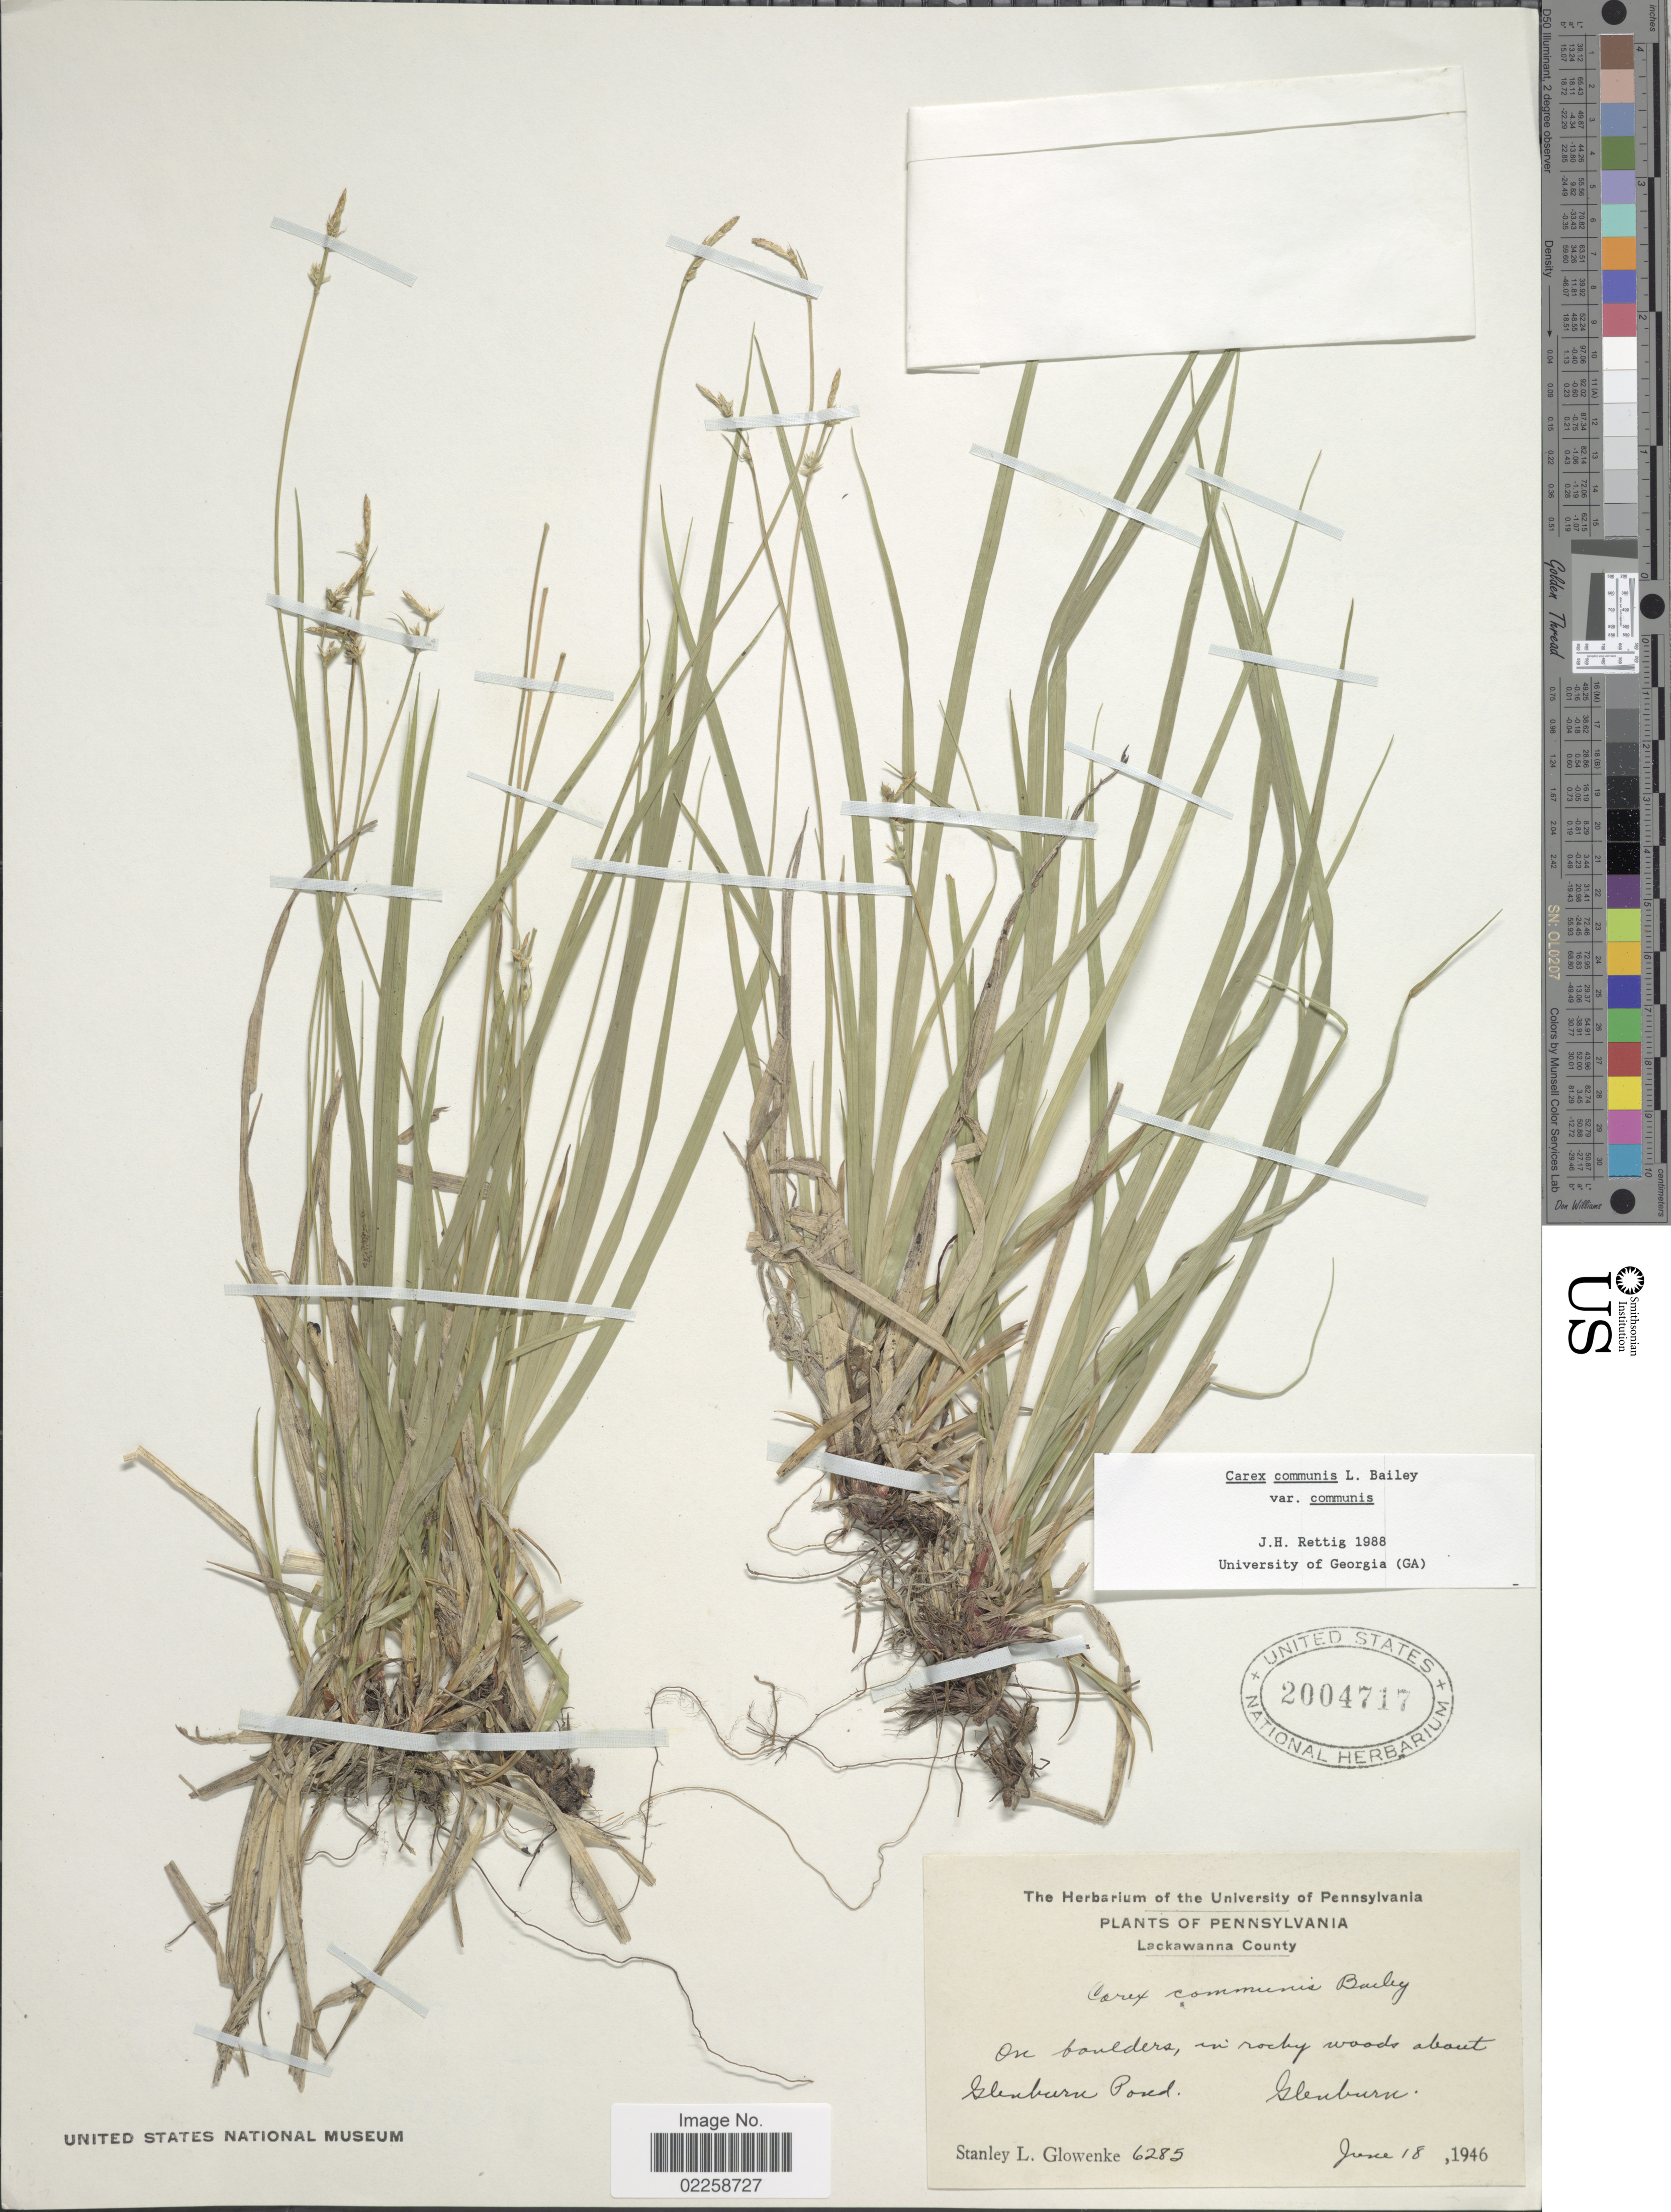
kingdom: Plantae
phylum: Tracheophyta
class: Liliopsida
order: Poales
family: Cyperaceae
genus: Carex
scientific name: Carex communis var. communis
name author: L.H. Bailey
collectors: S. Glowenke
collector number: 6285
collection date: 1946-06-18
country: United States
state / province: Pennsylvania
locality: Pennsylvania, Lackawanna County, on boulders, in rocky woods about Glenbury Pond, Glenburn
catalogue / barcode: US 2004717